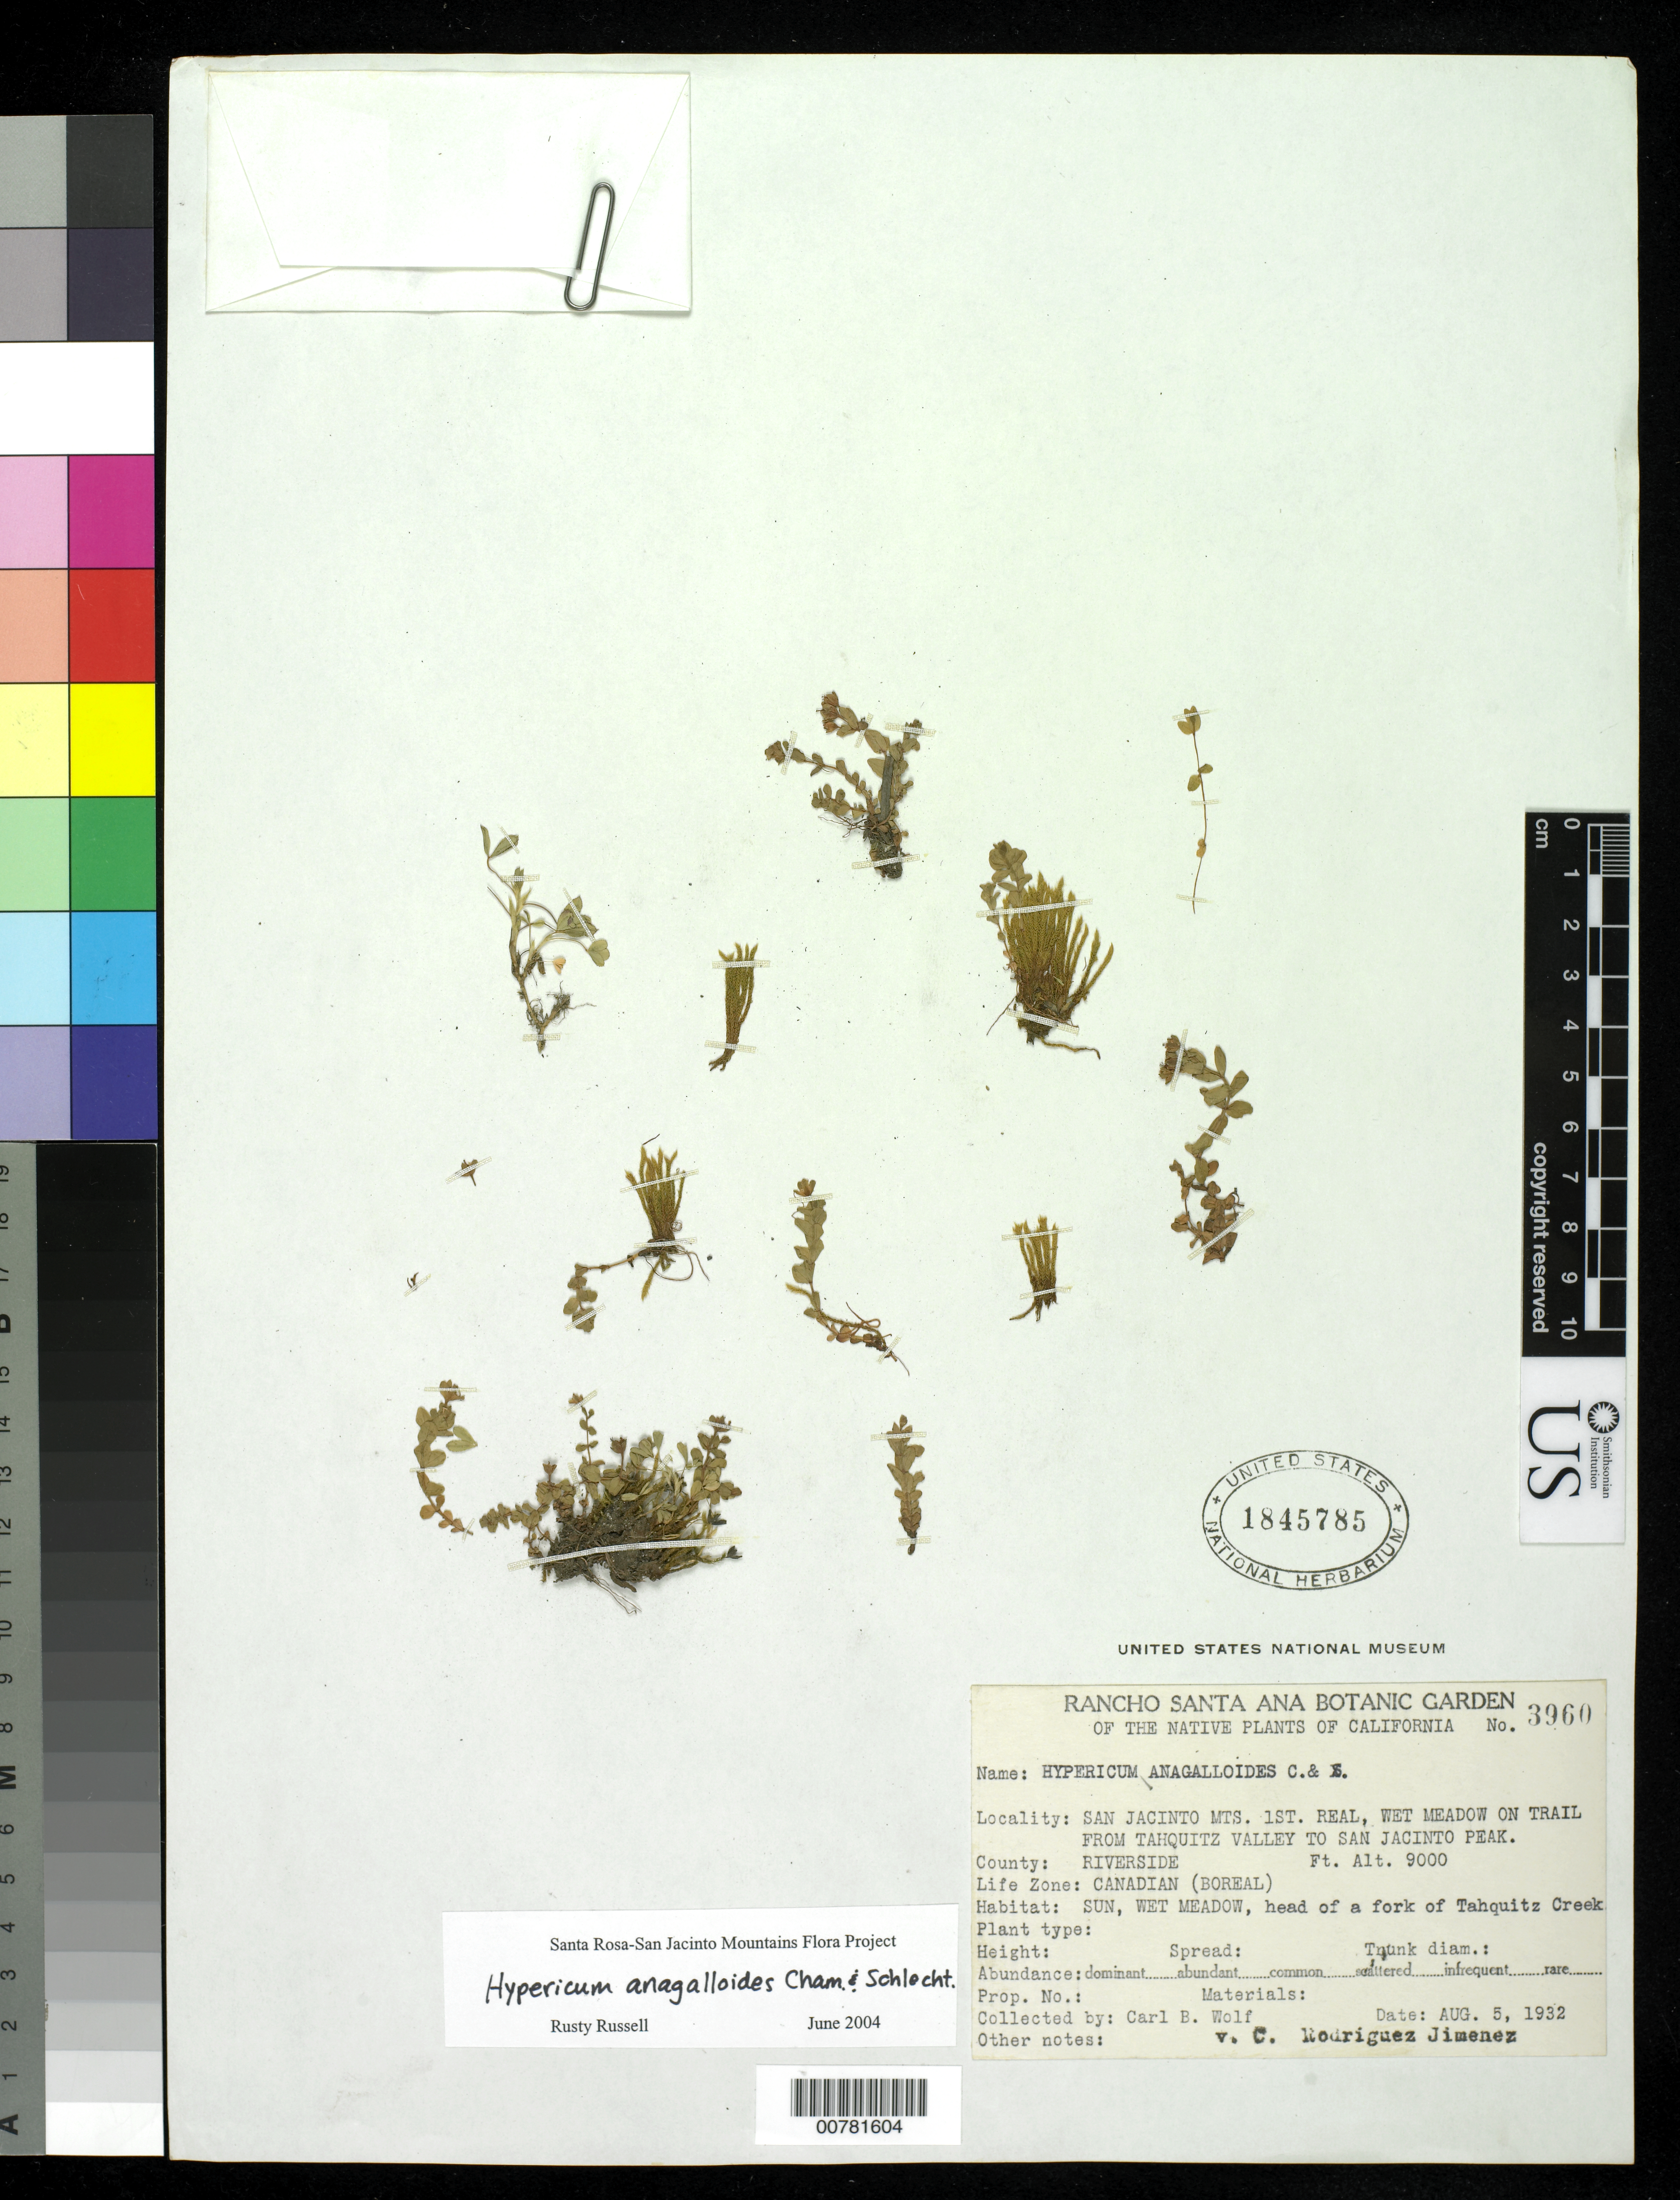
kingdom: Plantae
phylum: Tracheophyta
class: Magnoliopsida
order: Malpighiales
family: Hypericaceae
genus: Hypericum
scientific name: Hypericum anagalloides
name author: Cham. & Schltdl.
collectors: C. B. Wolf & C. Rodríguez Jiménez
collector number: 3960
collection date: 1932-08-05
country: United States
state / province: California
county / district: Riverside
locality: San Jacinto Mts. 1ST. Real, Wet meadow on trail from Tahquitz valley to San Jacinto Peak, County Riverside, Life Zone Canadian (Boreal).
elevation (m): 2743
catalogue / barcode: US 1845785